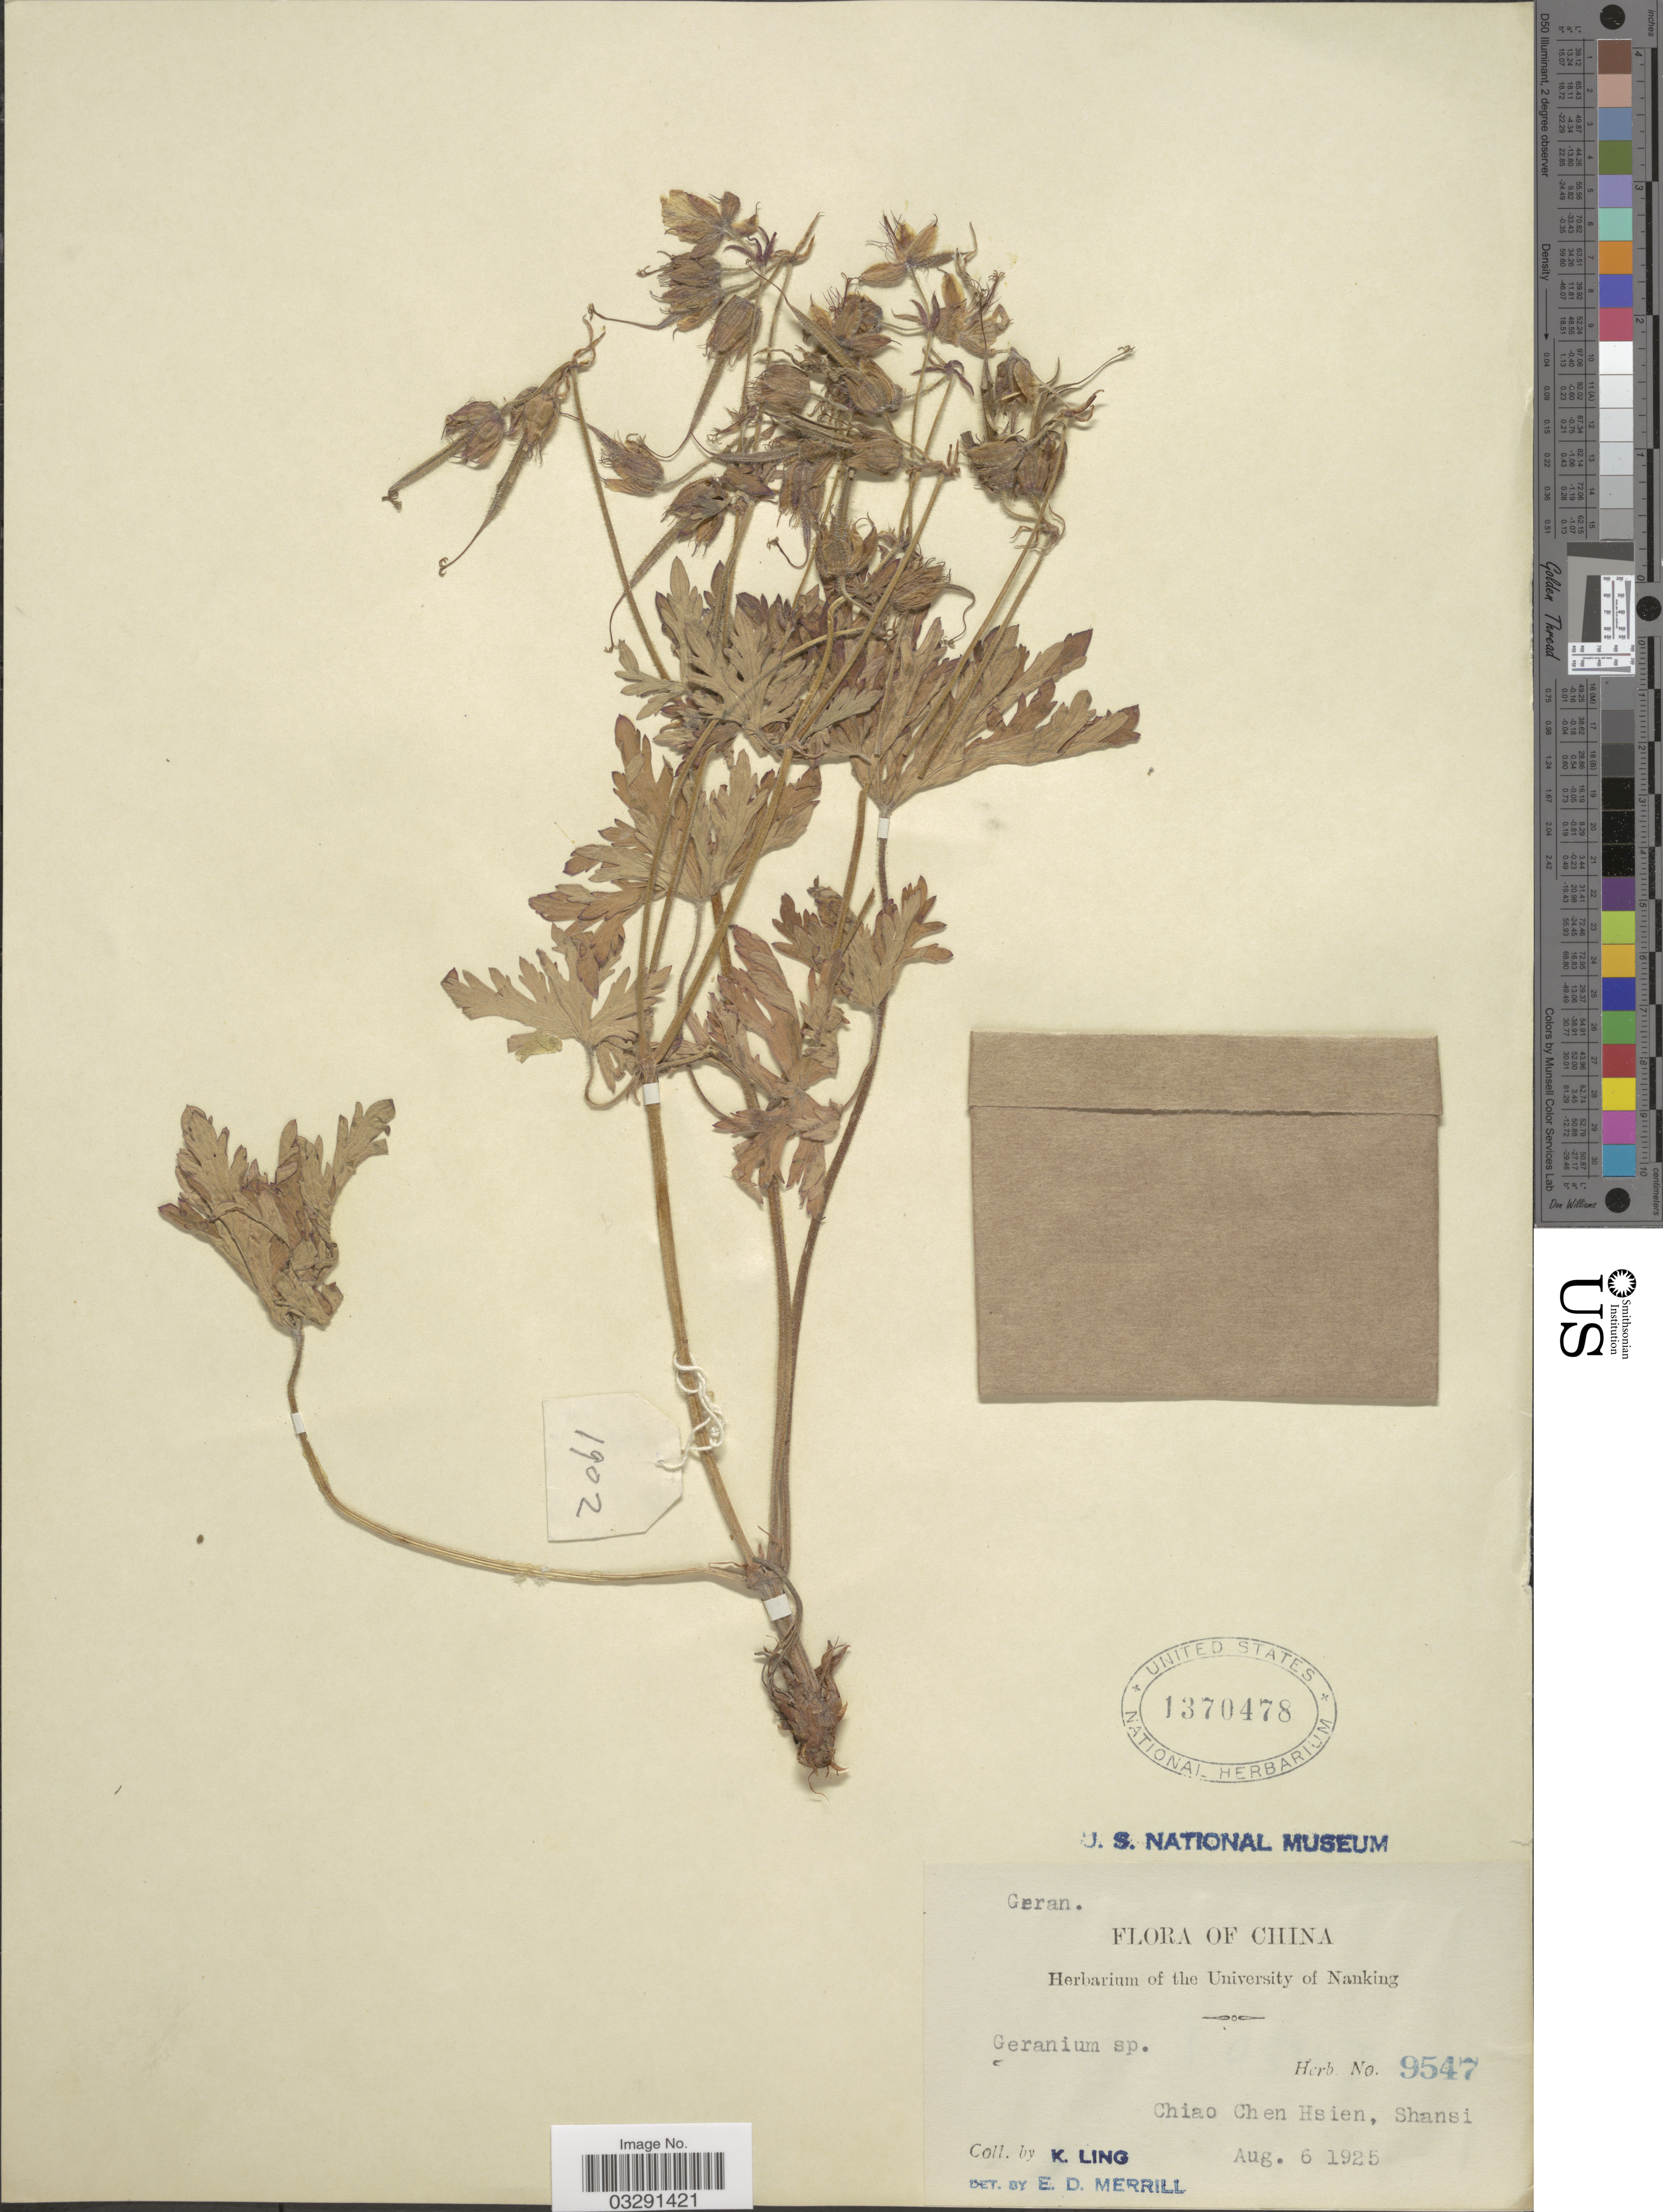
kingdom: Plantae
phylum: Tracheophyta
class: Magnoliopsida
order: Geraniales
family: Geraniaceae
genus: Geranium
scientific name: Geranium pratense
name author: L.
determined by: Aedo, C.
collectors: K. Ling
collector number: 9547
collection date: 1925-08-06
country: China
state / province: Shanxi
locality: Chiao Chen Hsien, Shansi.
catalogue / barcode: US 1370478